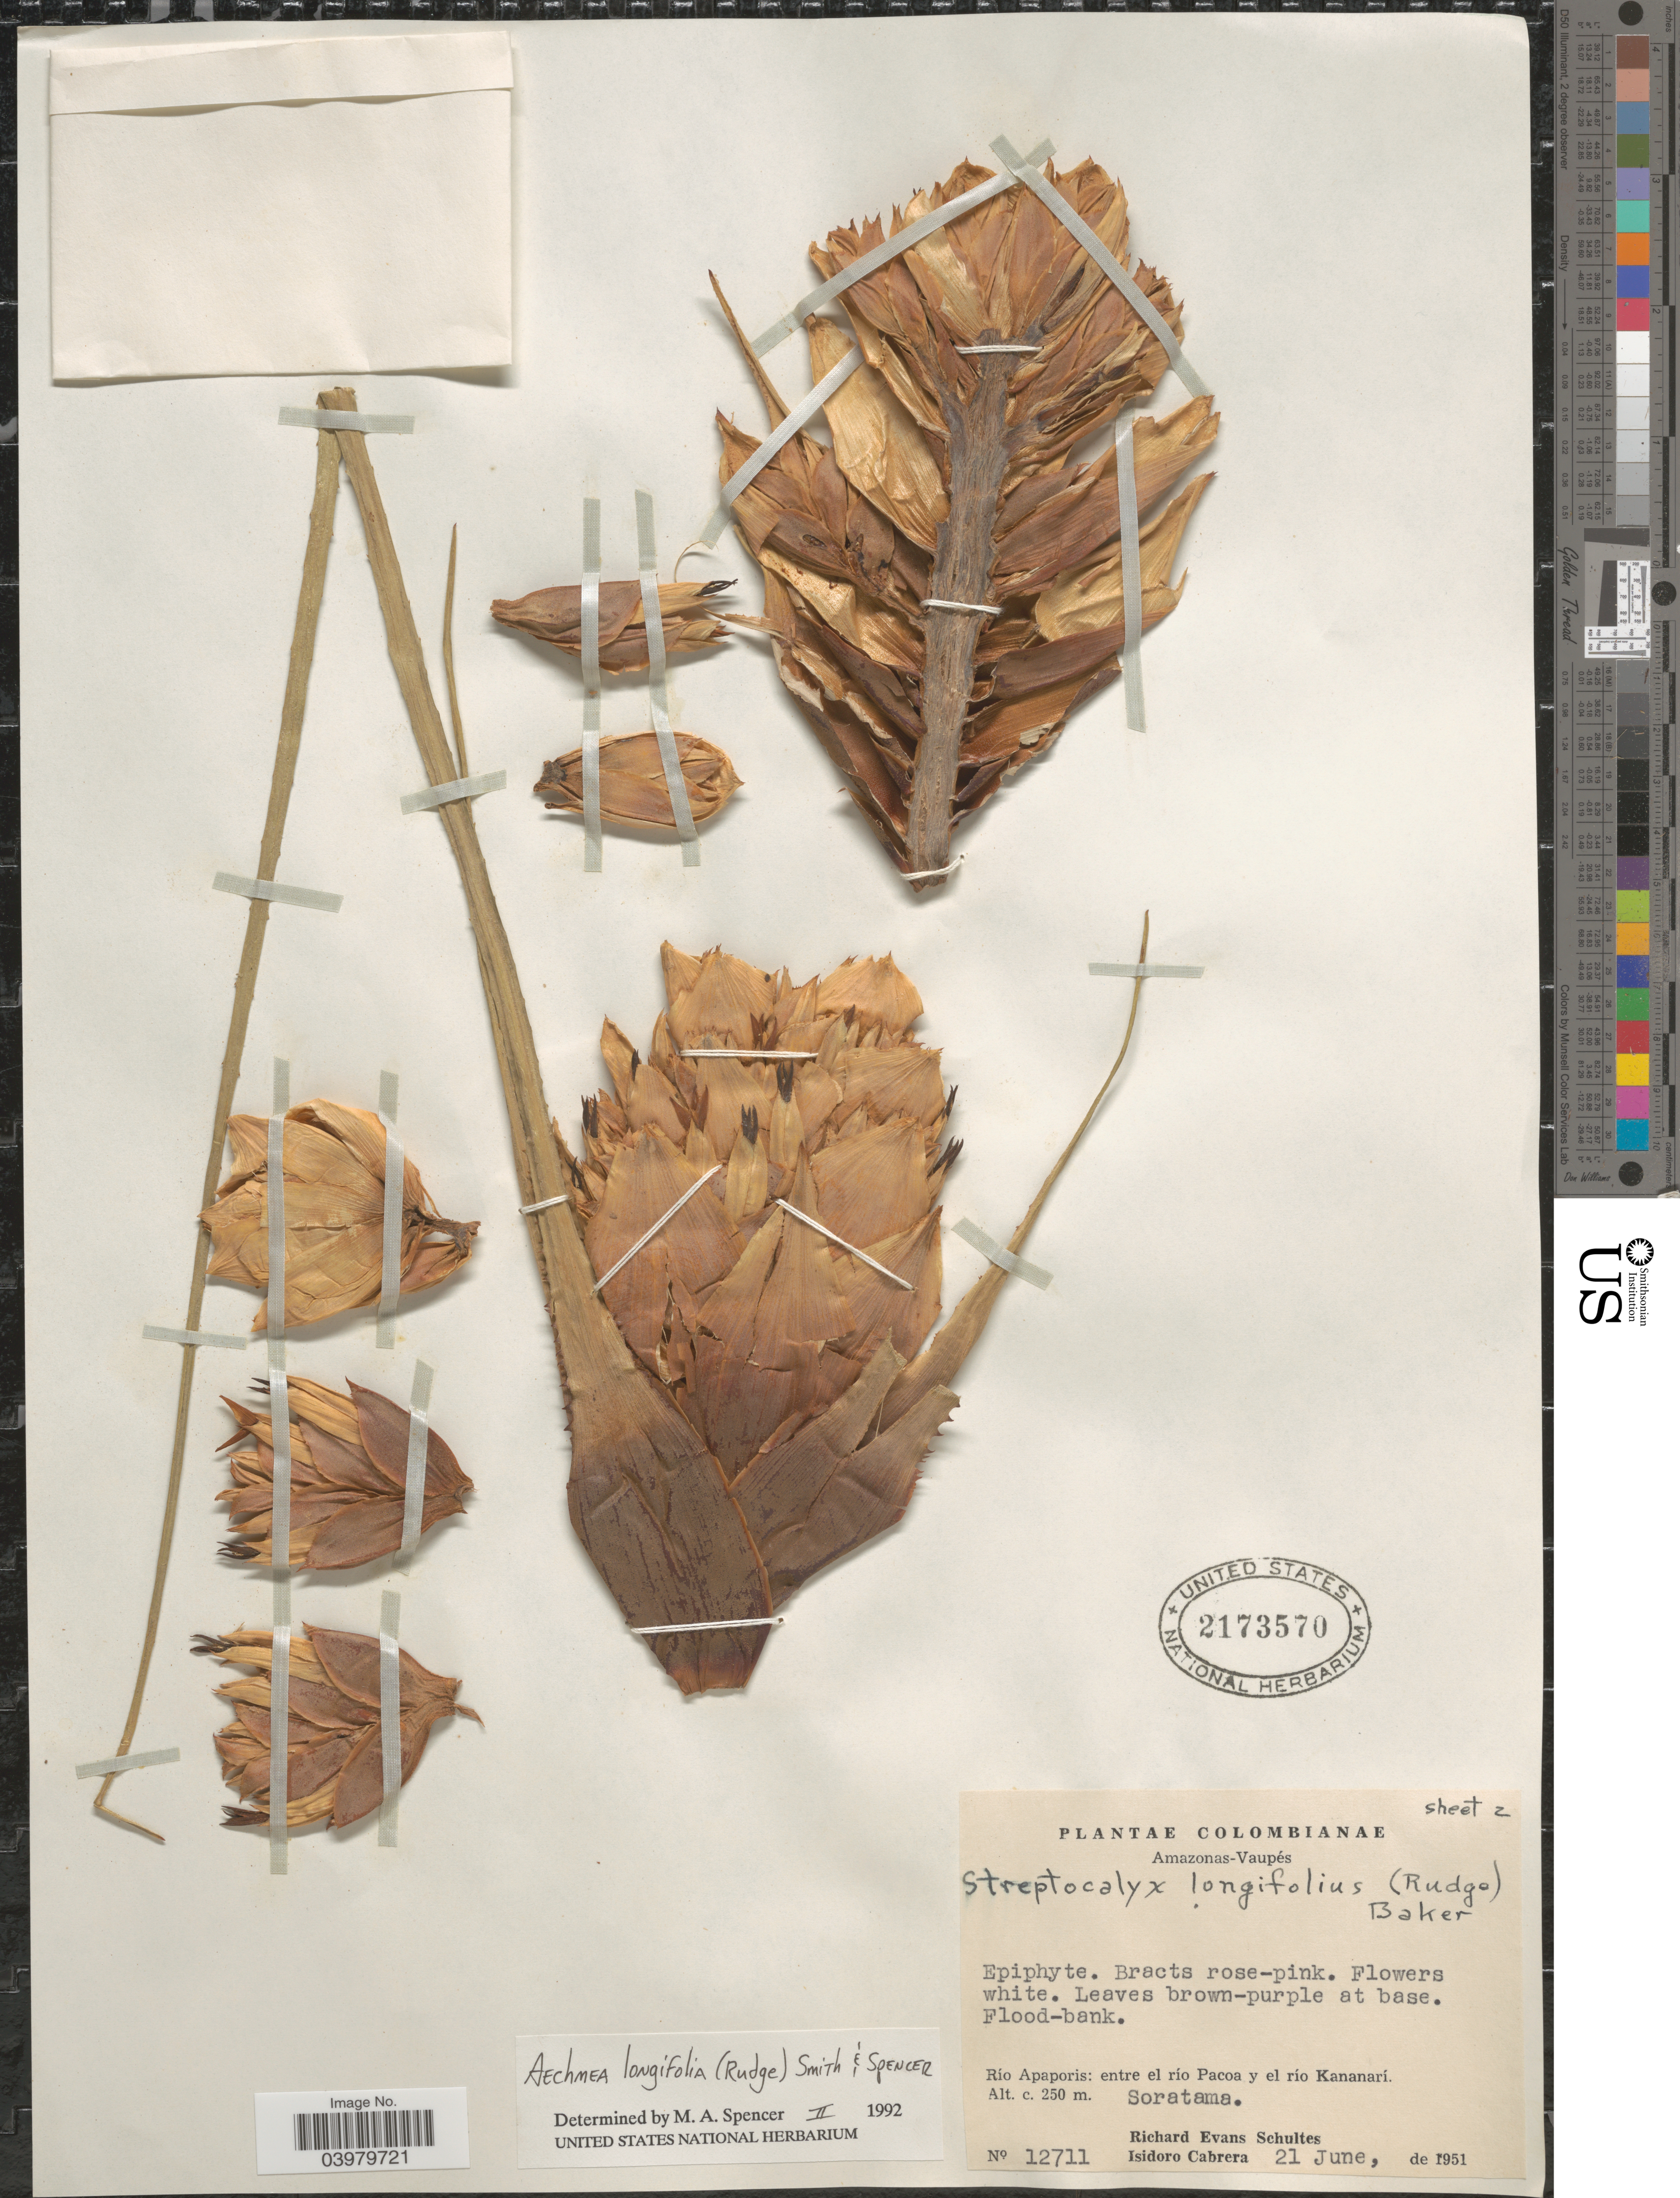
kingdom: Plantae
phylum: Tracheophyta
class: Liliopsida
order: Poales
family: Bromeliaceae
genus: Aechmea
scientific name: Aechmea longifolia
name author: (Rudge) L.B. Sm. & M.A. Spencer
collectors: R. E. Schultes & I. Cabrera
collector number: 12711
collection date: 1951-06-21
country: Colombia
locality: Amazonas-Vaupés. Río Apaporis: entre el río Pacoa y el río Kananarí. Soratama.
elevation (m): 250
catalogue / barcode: US 2173570